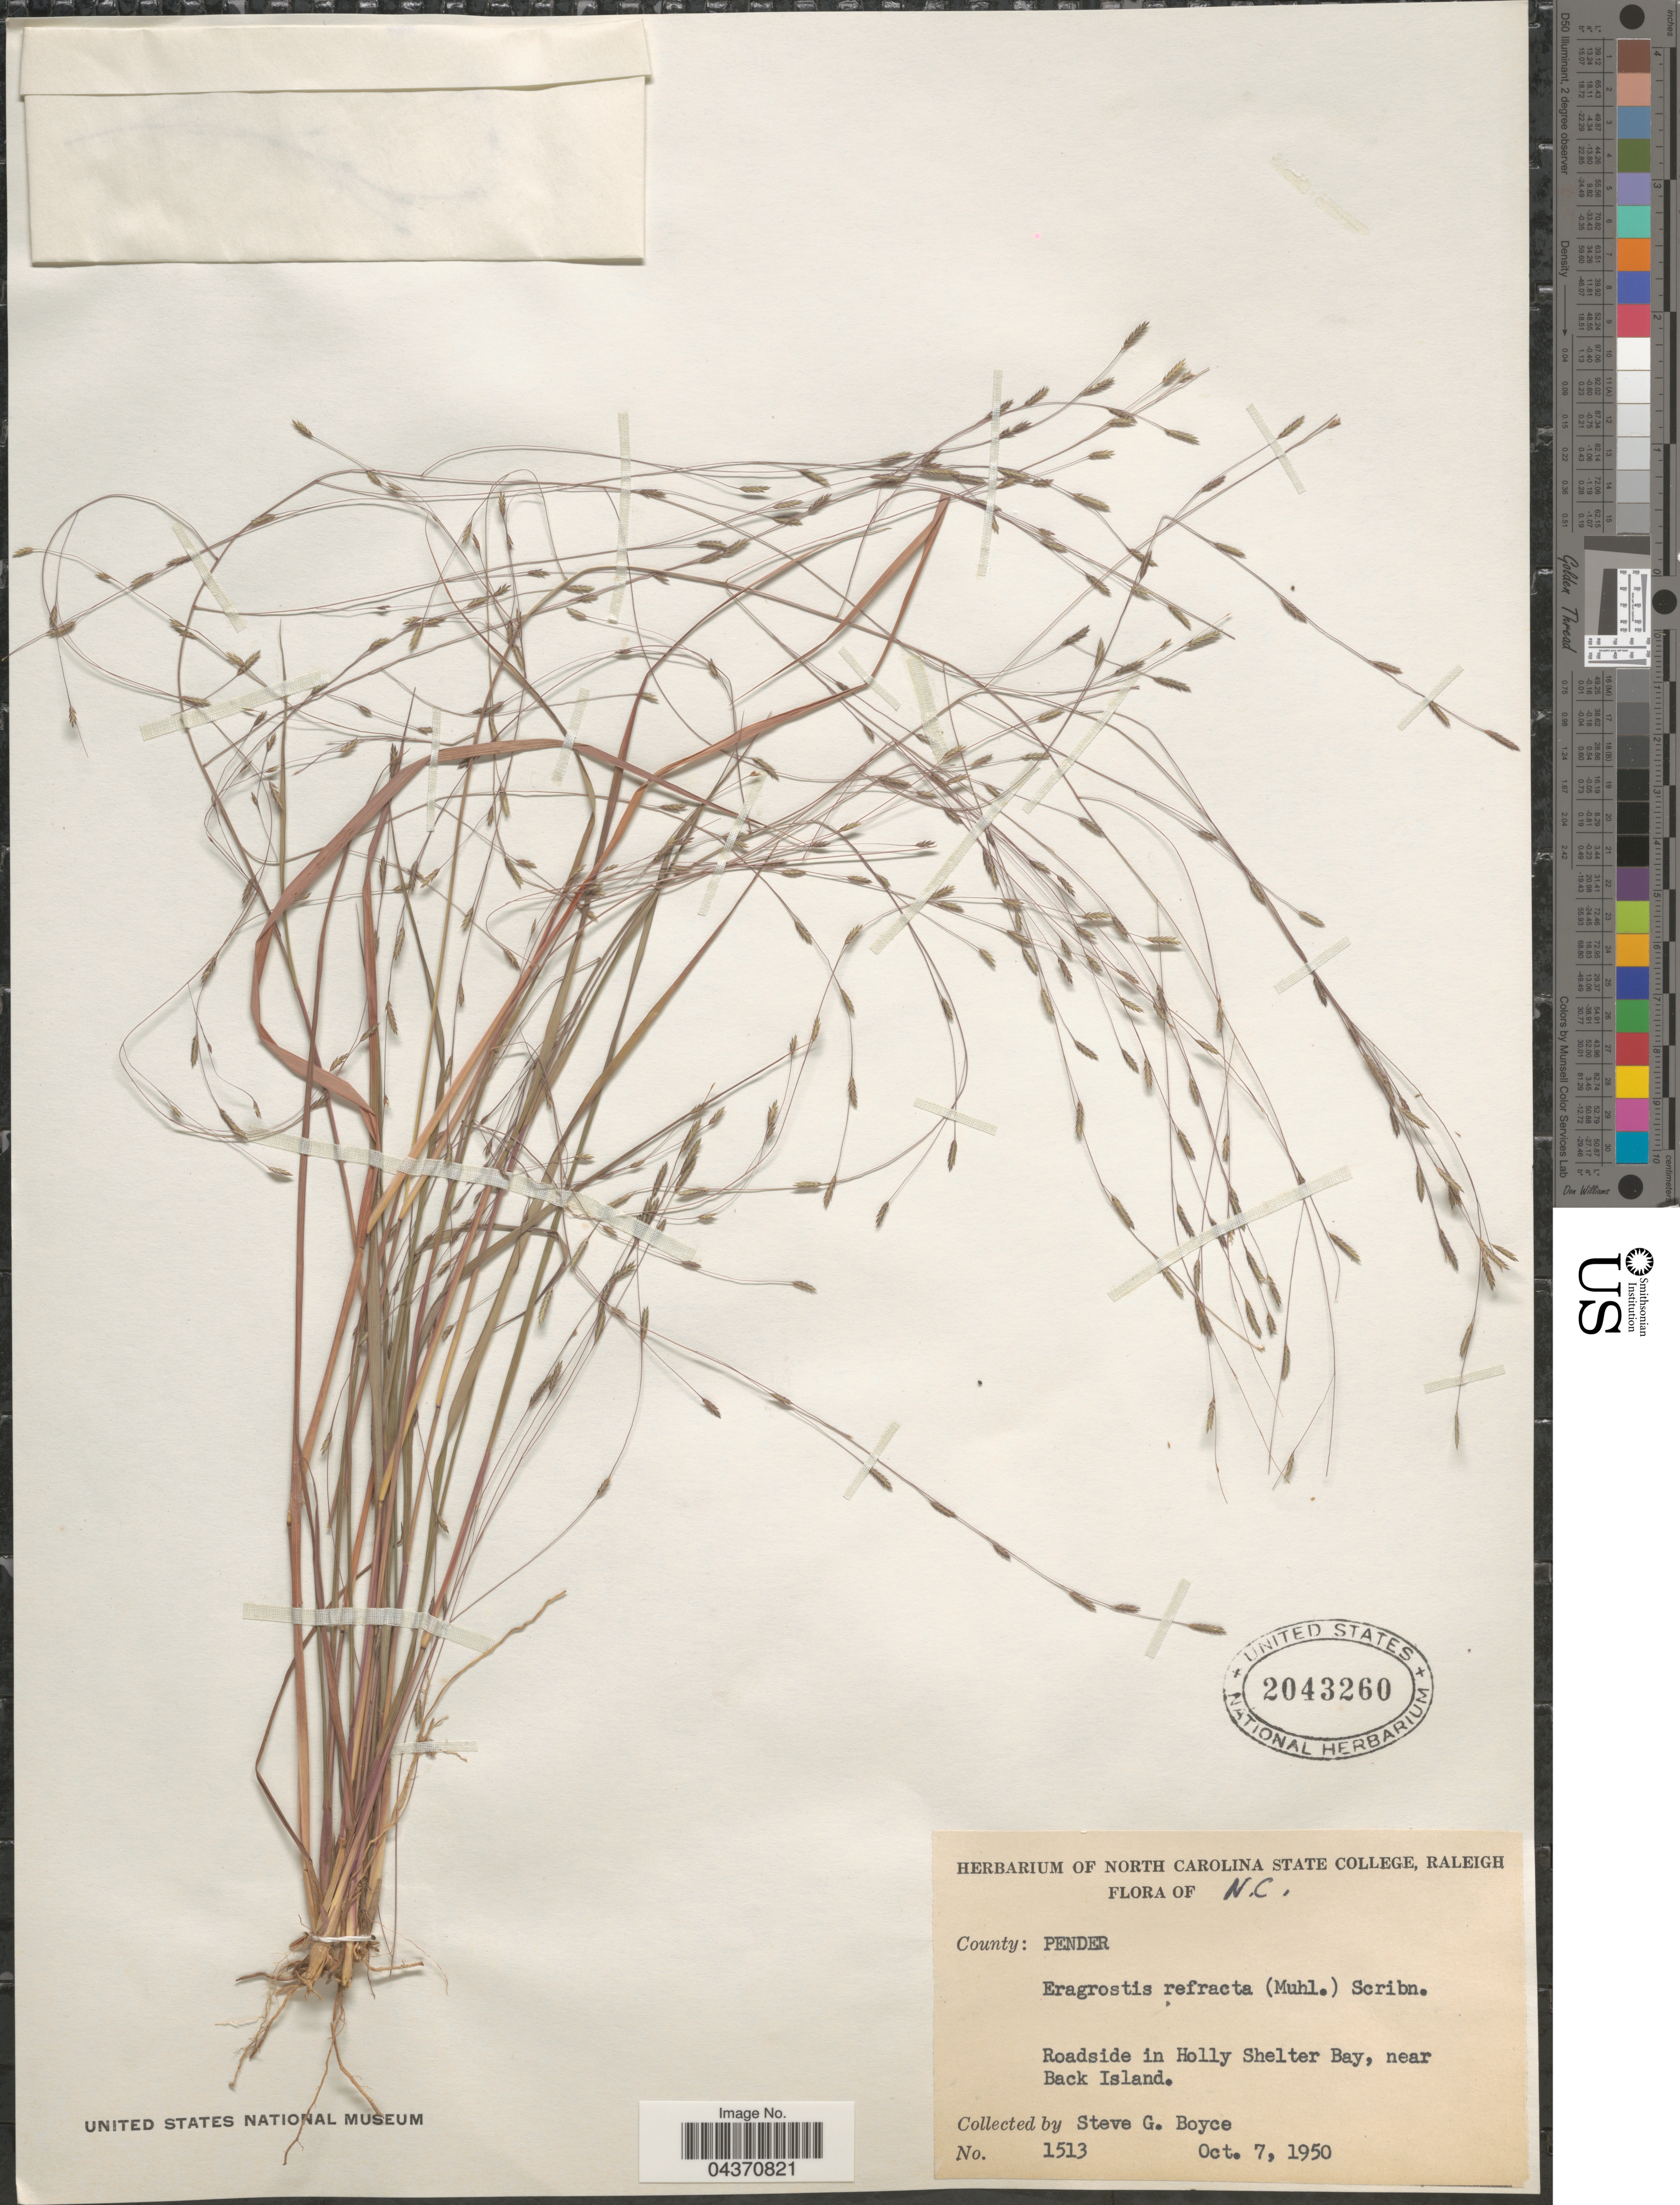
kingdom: Plantae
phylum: Tracheophyta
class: Liliopsida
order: Poales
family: Poaceae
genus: Eragrostis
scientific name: Eragrostis refracta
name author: (Muhl.) Scribn.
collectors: S. Boyce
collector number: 1513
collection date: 1950-10-07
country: United States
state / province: North Carolina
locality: County: Pender. Roadside in Holly Shelter Bay, near Back Island.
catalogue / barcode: US 2043260